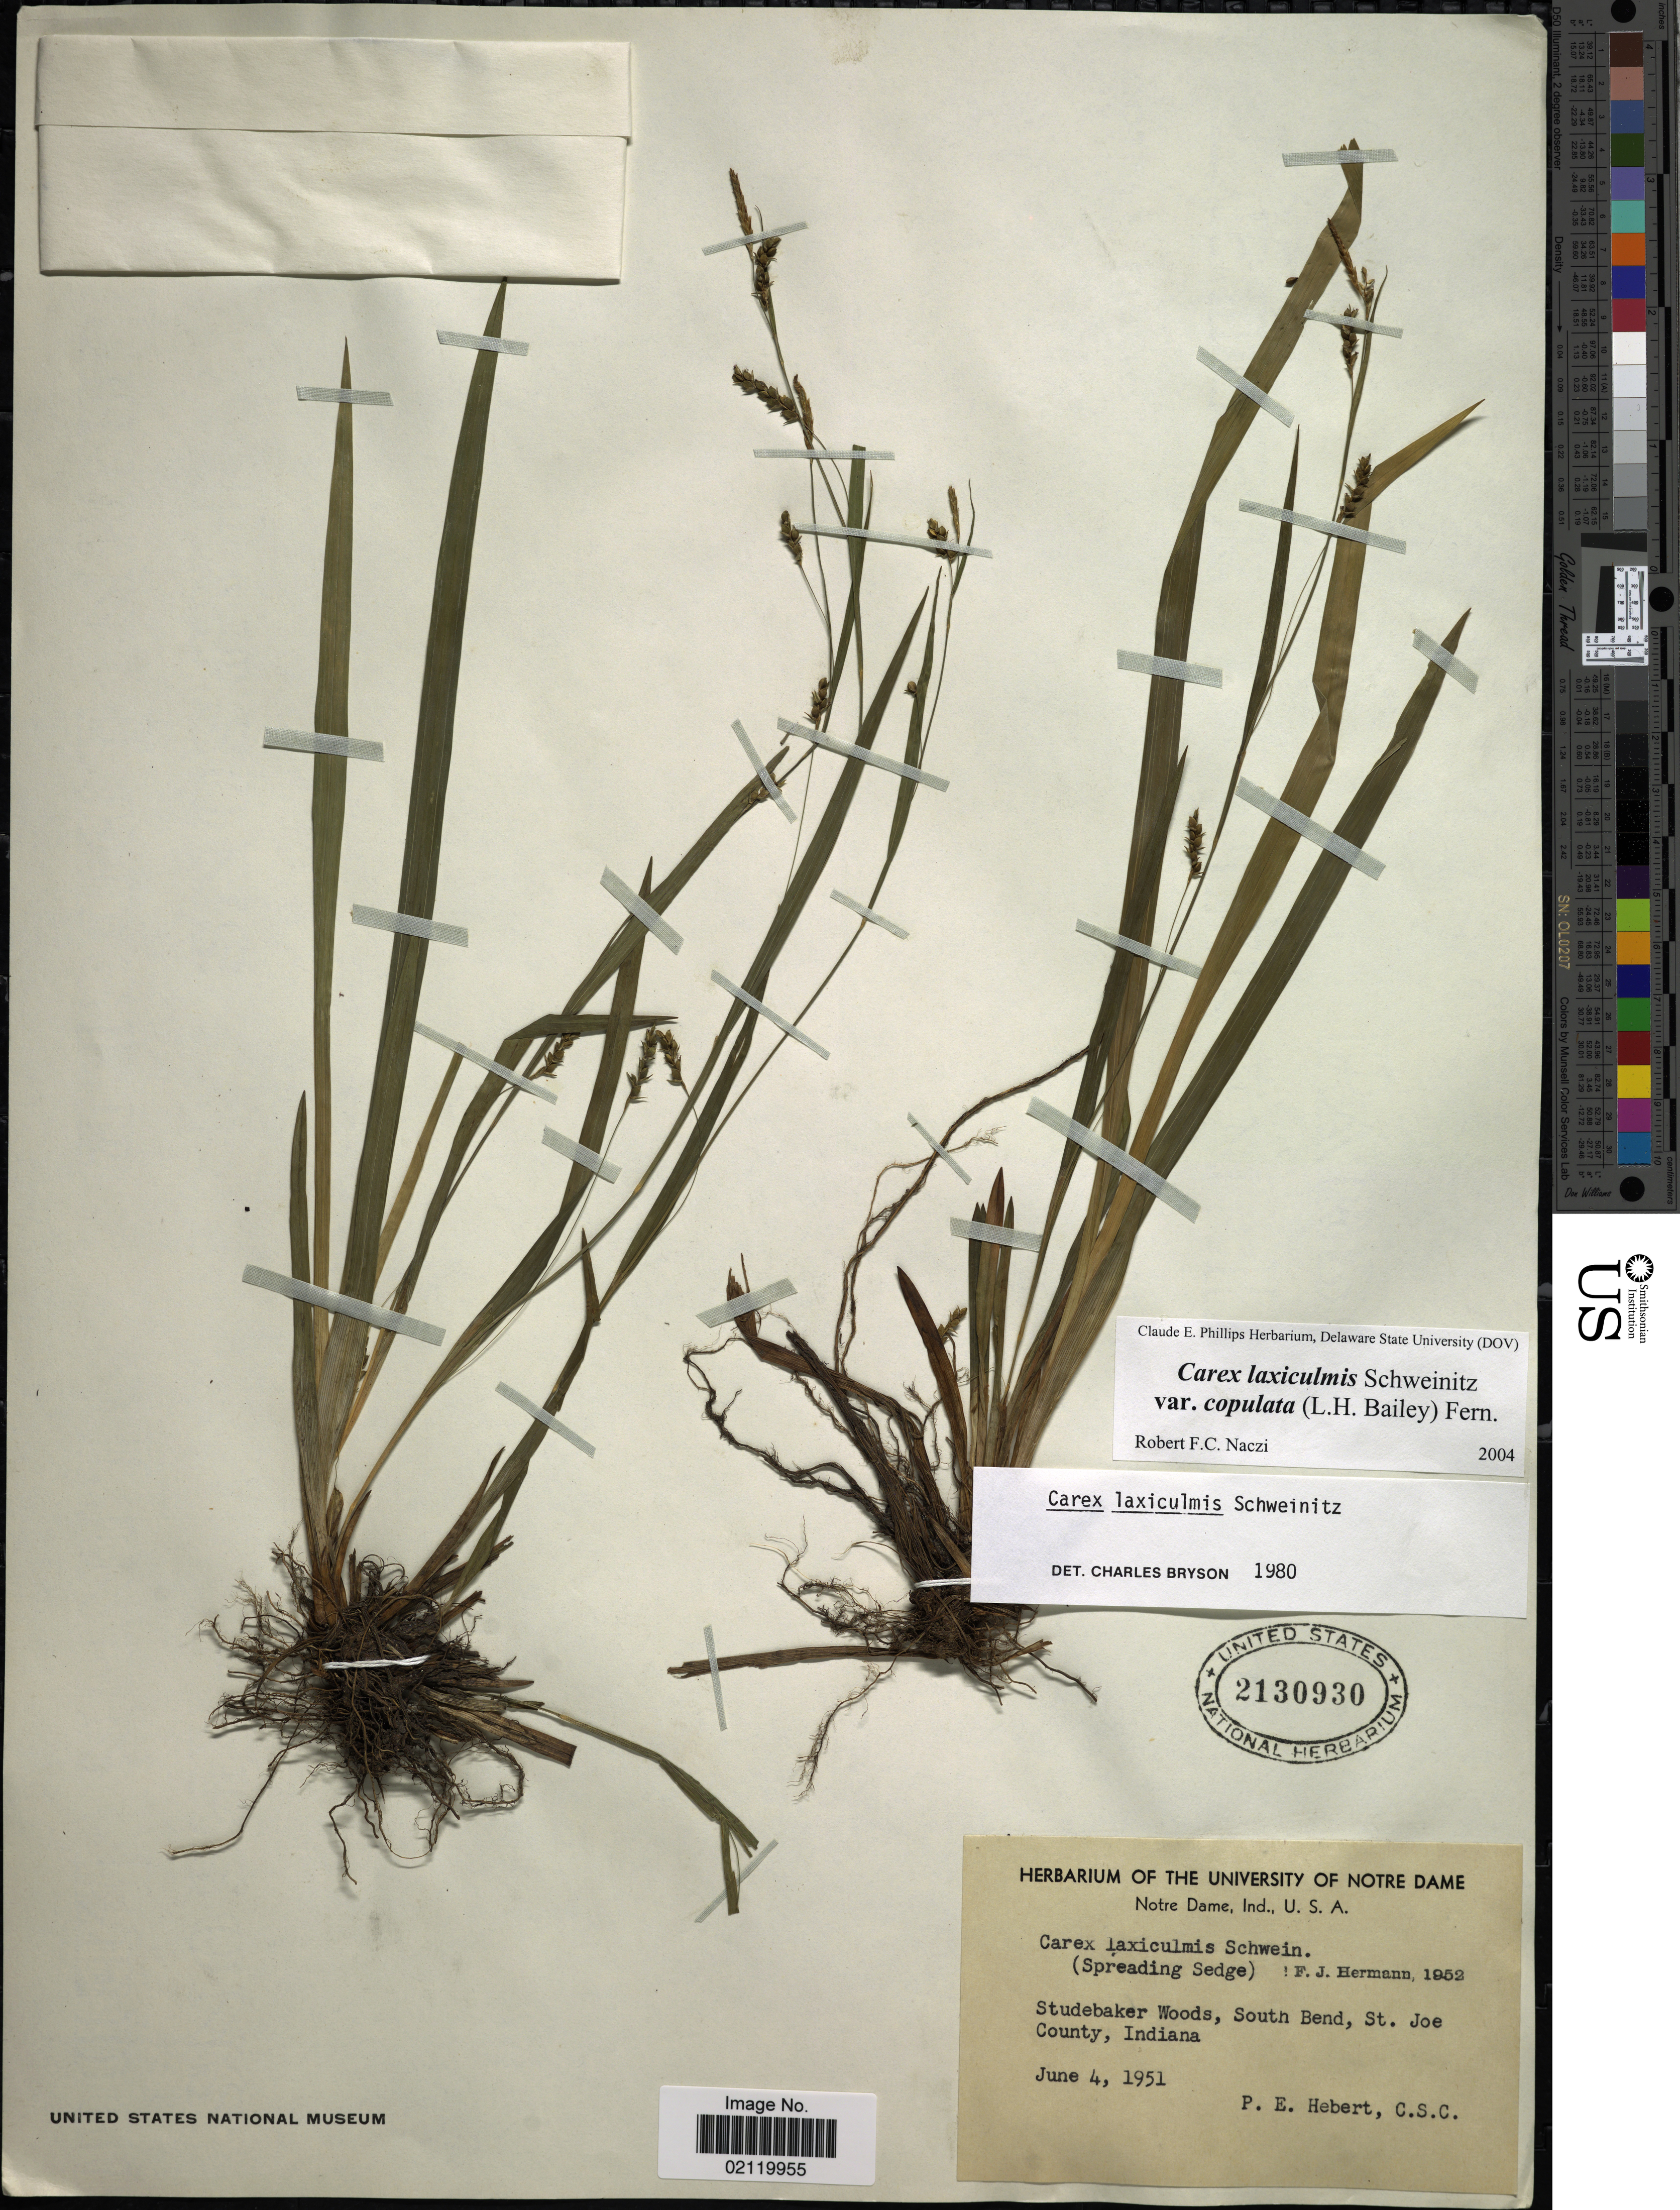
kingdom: Plantae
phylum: Tracheophyta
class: Liliopsida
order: Poales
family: Cyperaceae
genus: Carex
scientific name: Carex laxiculmis var. copulata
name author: (L.H. Bailey) Fernald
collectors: P. Hebert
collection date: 1951-06-04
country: United States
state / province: Indiana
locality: Studebaker Woods, South Bend, St. Joe County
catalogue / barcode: US 2130930